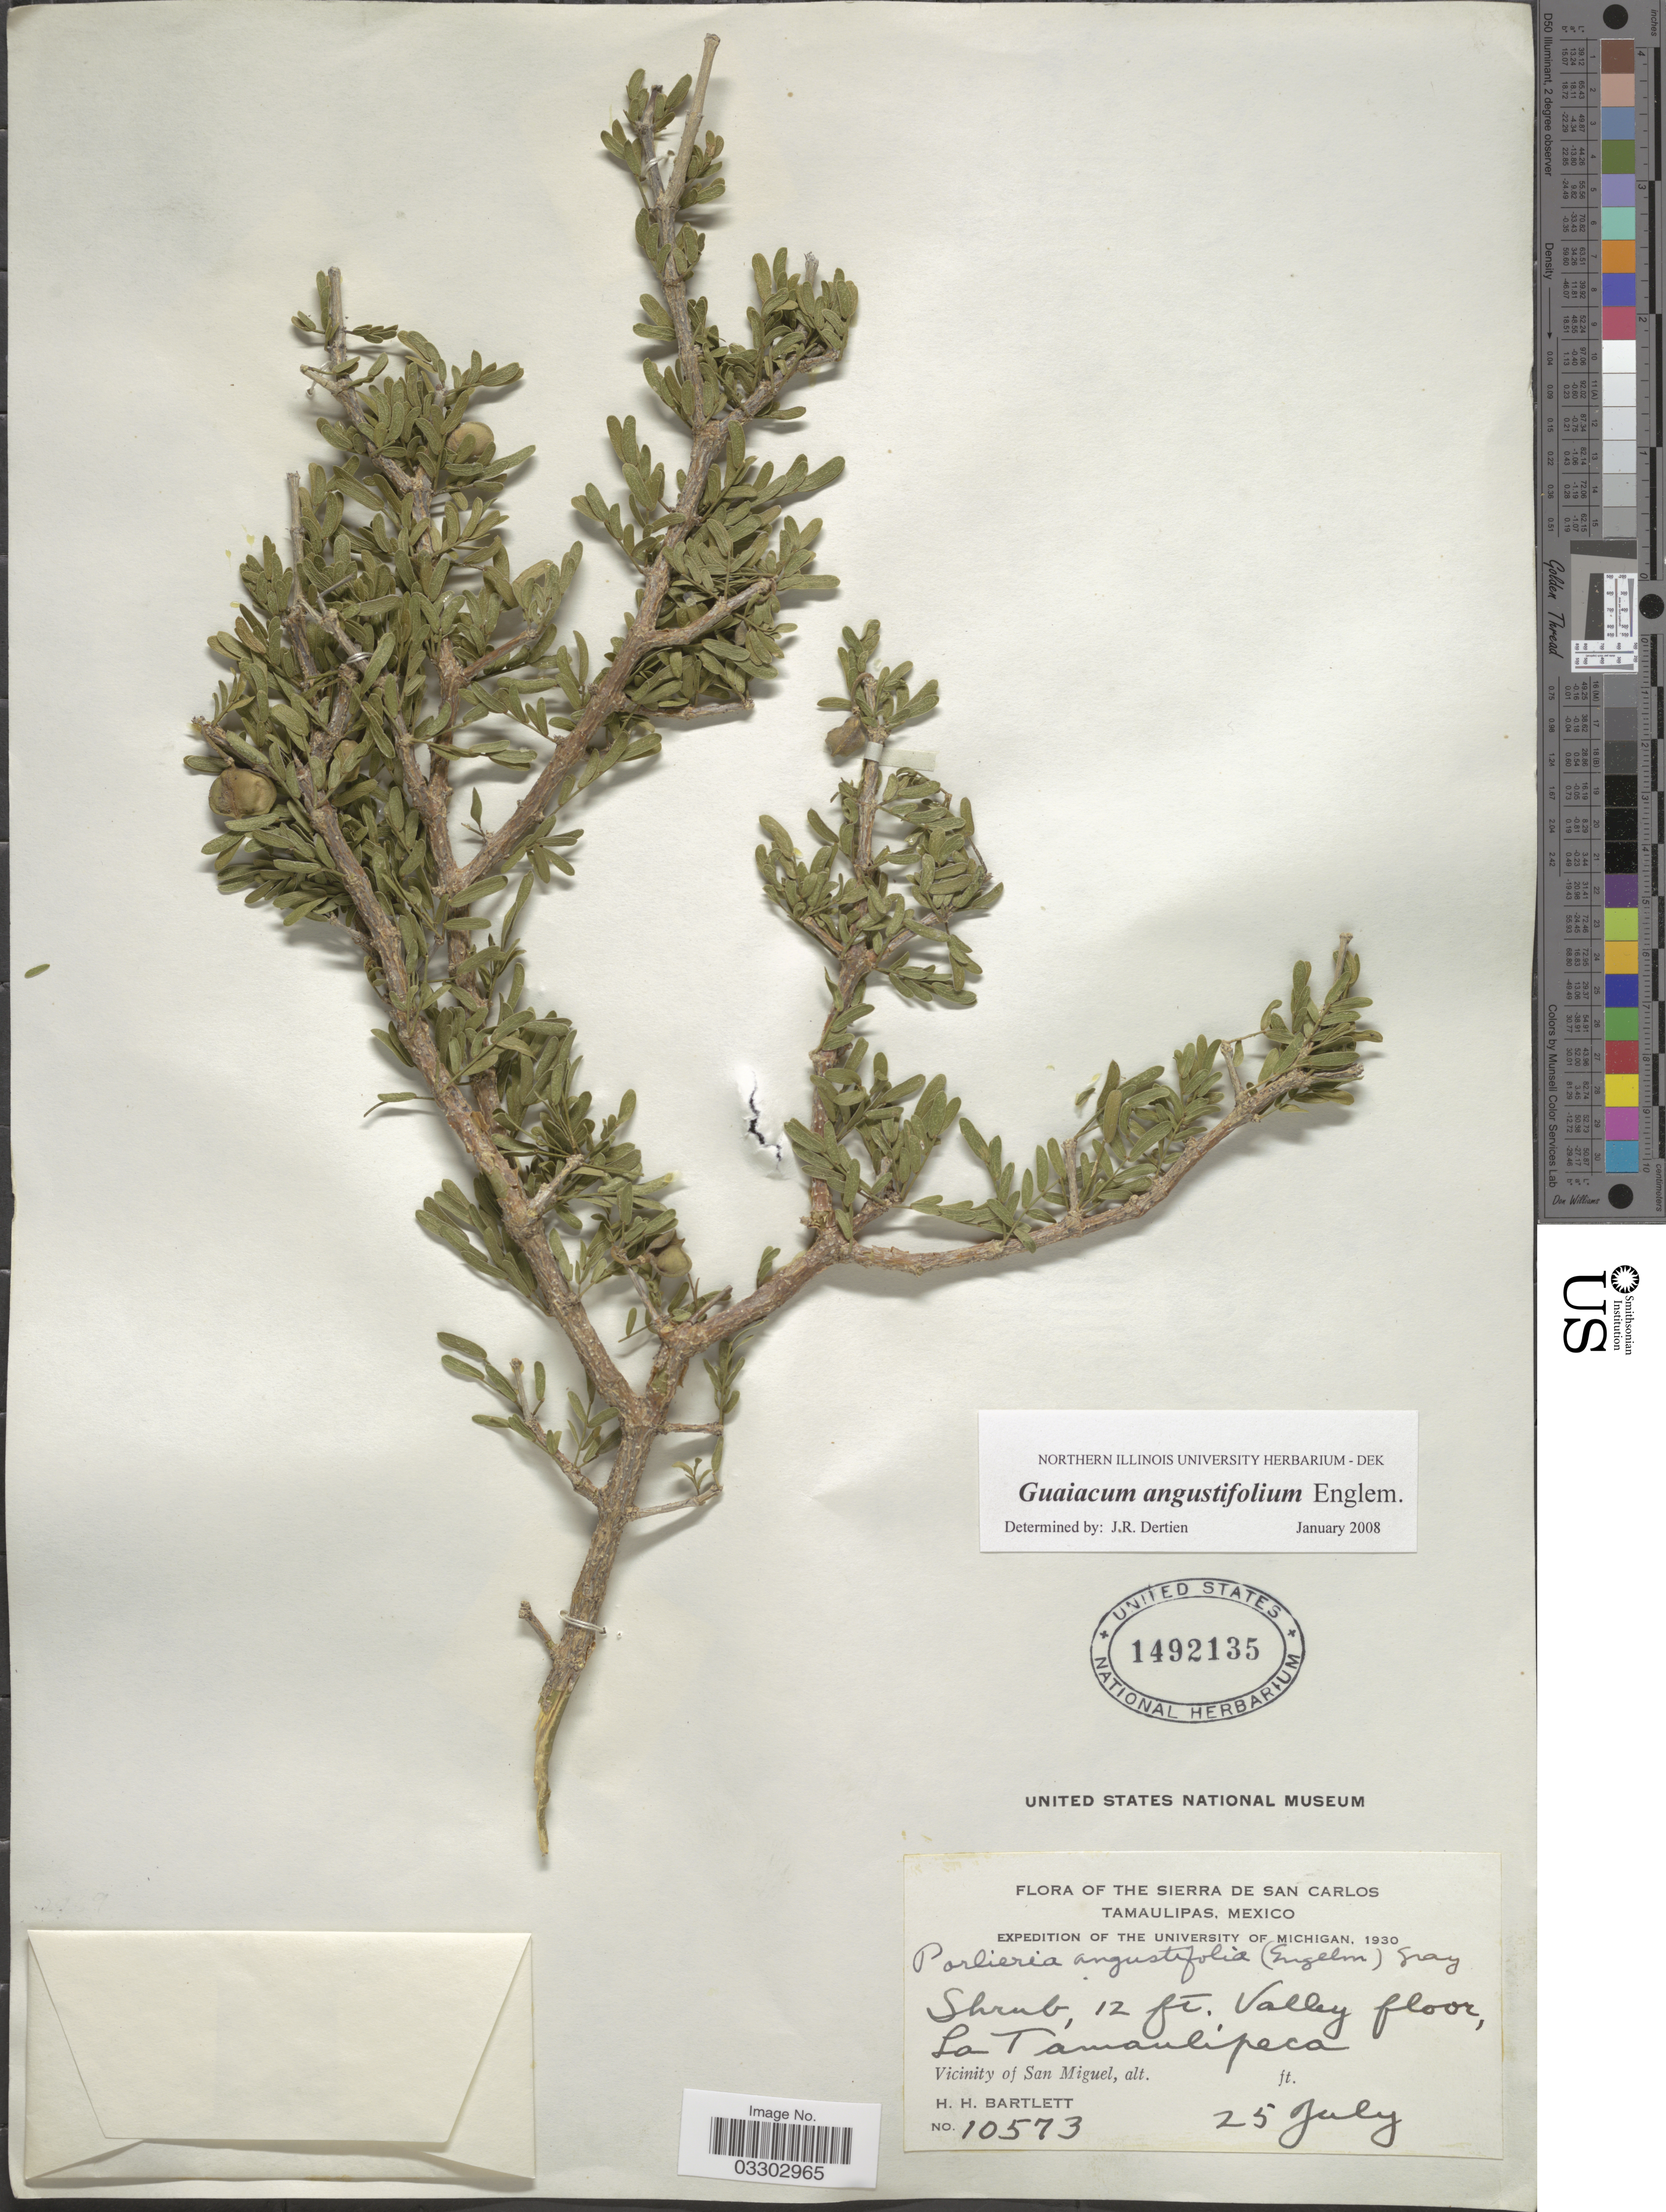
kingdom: Plantae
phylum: Tracheophyta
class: Magnoliopsida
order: Zygophyllales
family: Zygophyllaceae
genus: Guaiacum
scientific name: Guaiacum angustifolium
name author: Engelm.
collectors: H. H. Bartlett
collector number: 10573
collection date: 1930-07-25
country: Mexico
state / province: Tamaulipas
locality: The Sierra de San Carlos. La Tamaulipeca. Vicinity of San Miguel.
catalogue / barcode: US 1492135